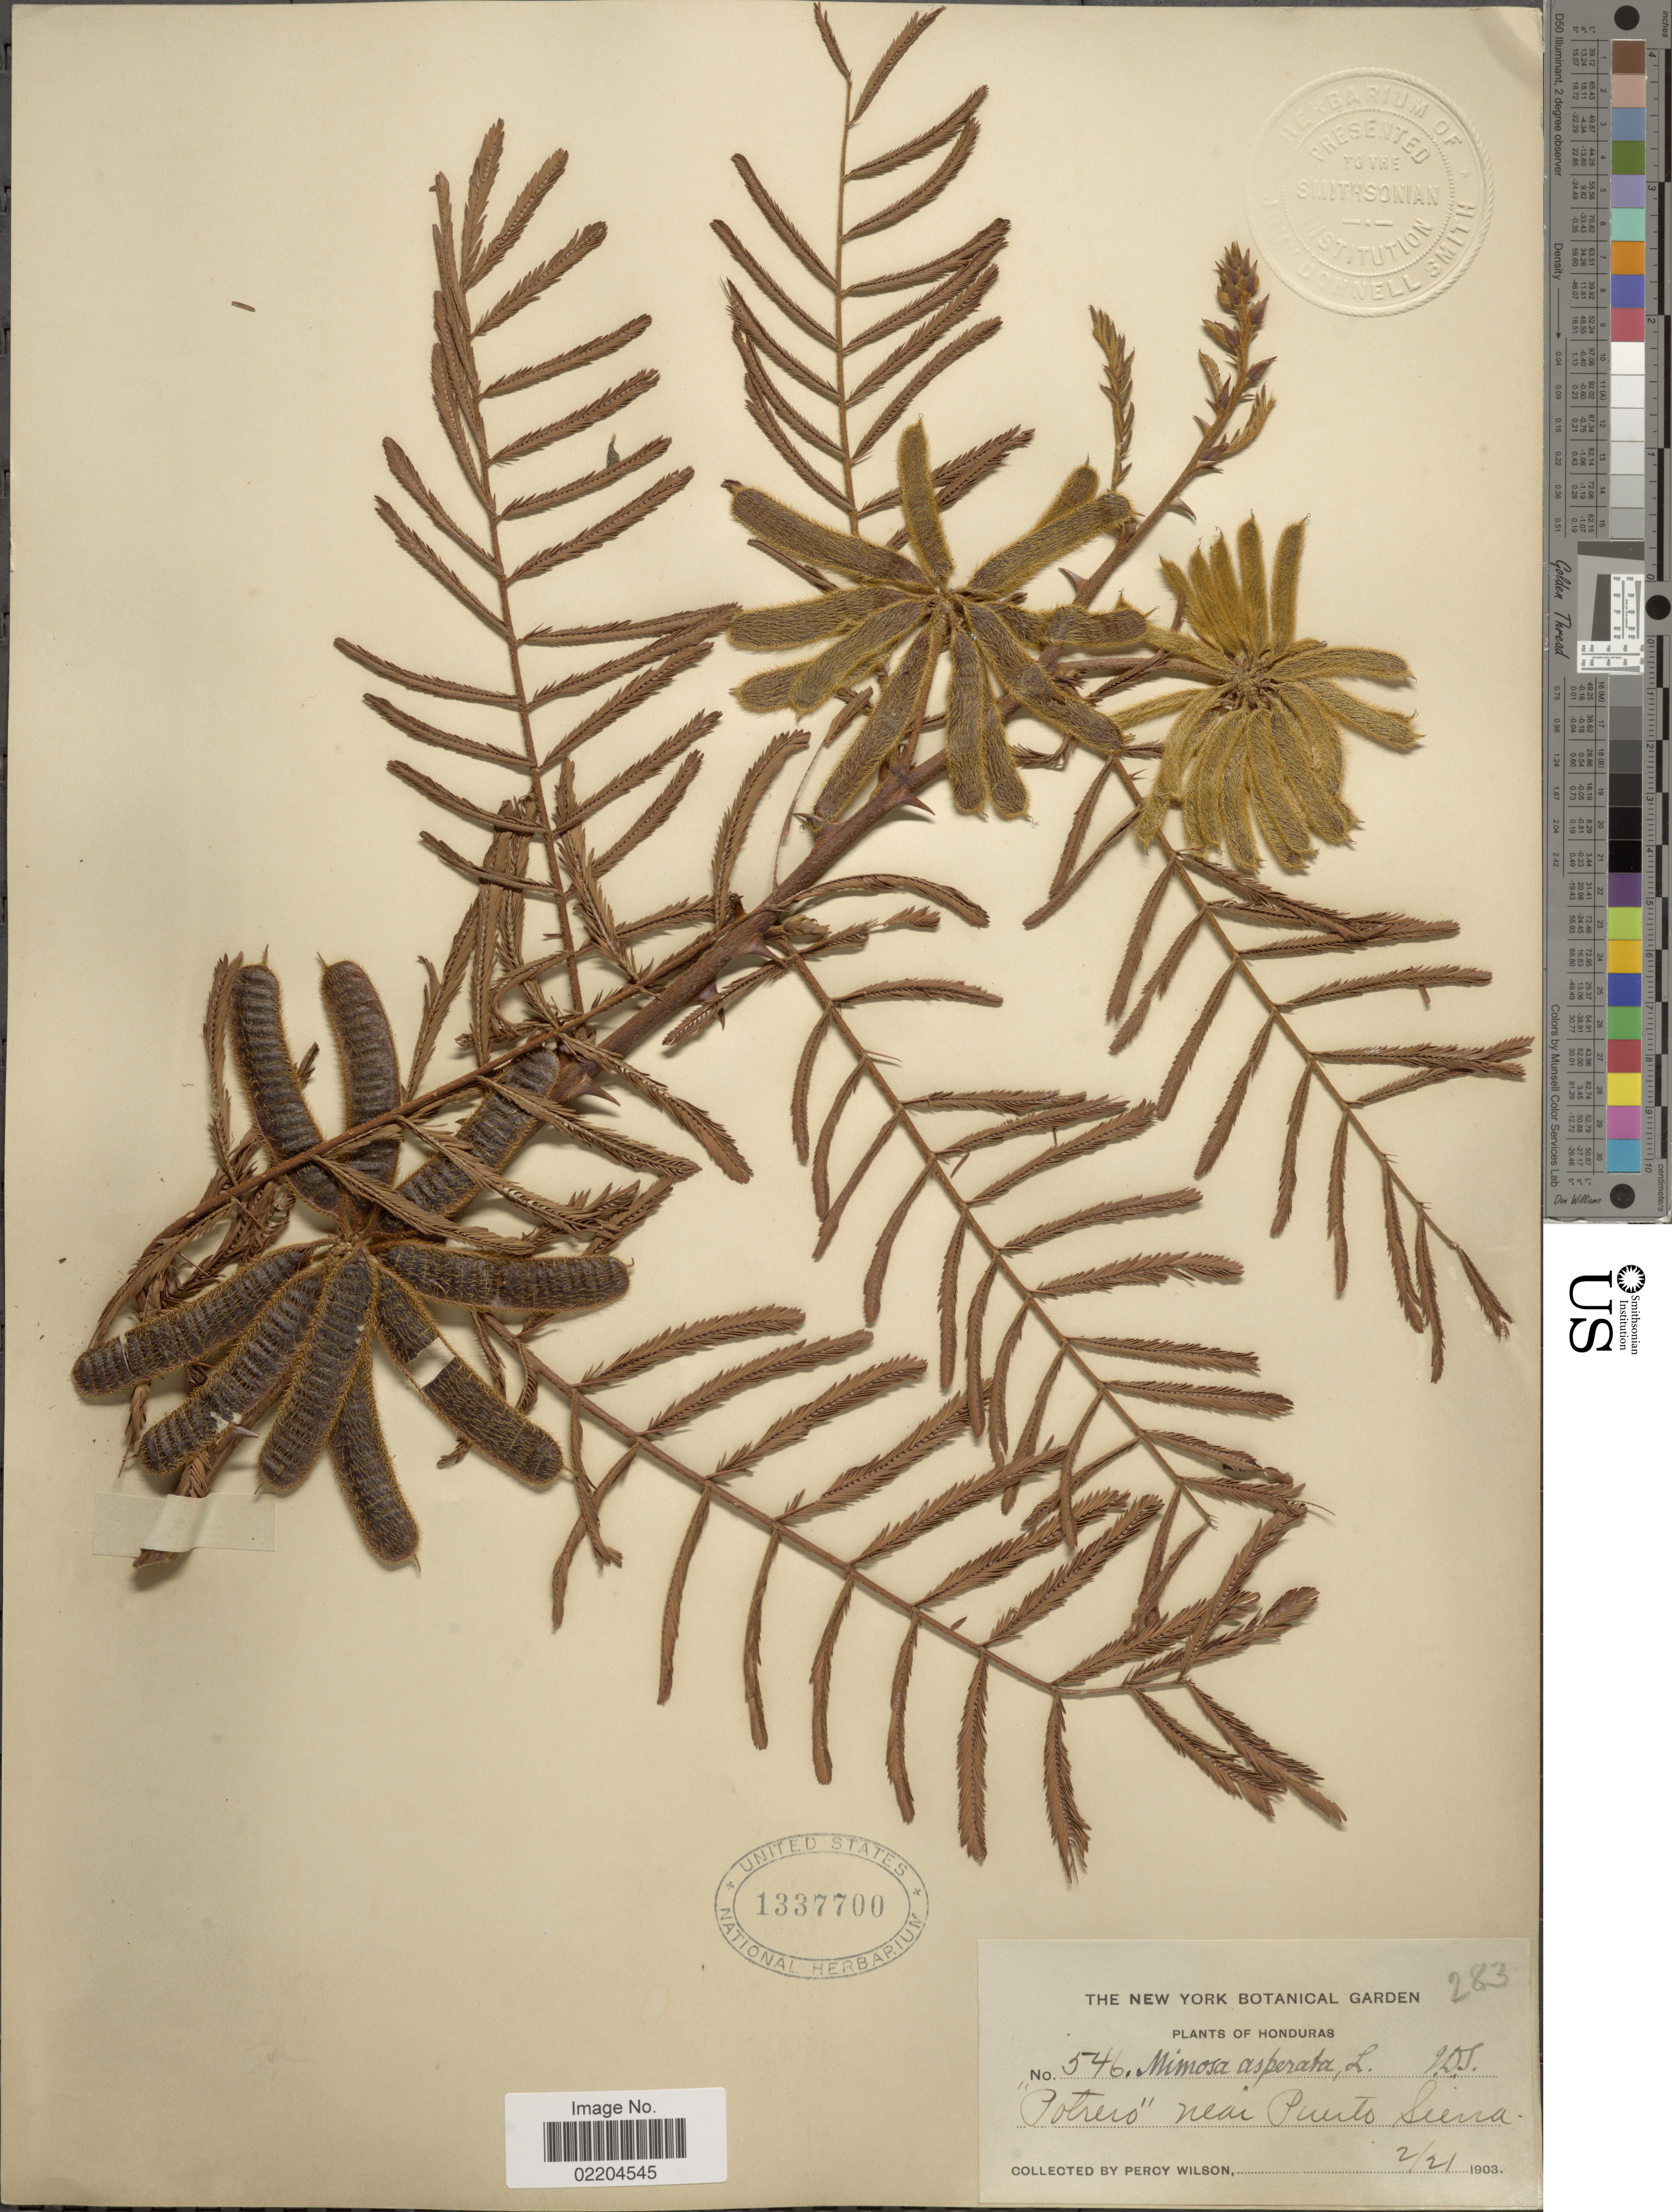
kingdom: Plantae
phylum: Tracheophyta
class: Magnoliopsida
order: Fabales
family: Fabaceae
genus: Mimosa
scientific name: Mimosa pigra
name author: L.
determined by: Strong, Mark T., (BOT), Smithsonian Institution - National Museum of Natural History (UNITED STATES)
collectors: P. Wilson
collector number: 546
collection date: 1903-02-02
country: Honduras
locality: Honduras. "Potero"near Puerto Sierra.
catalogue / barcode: US 1337700